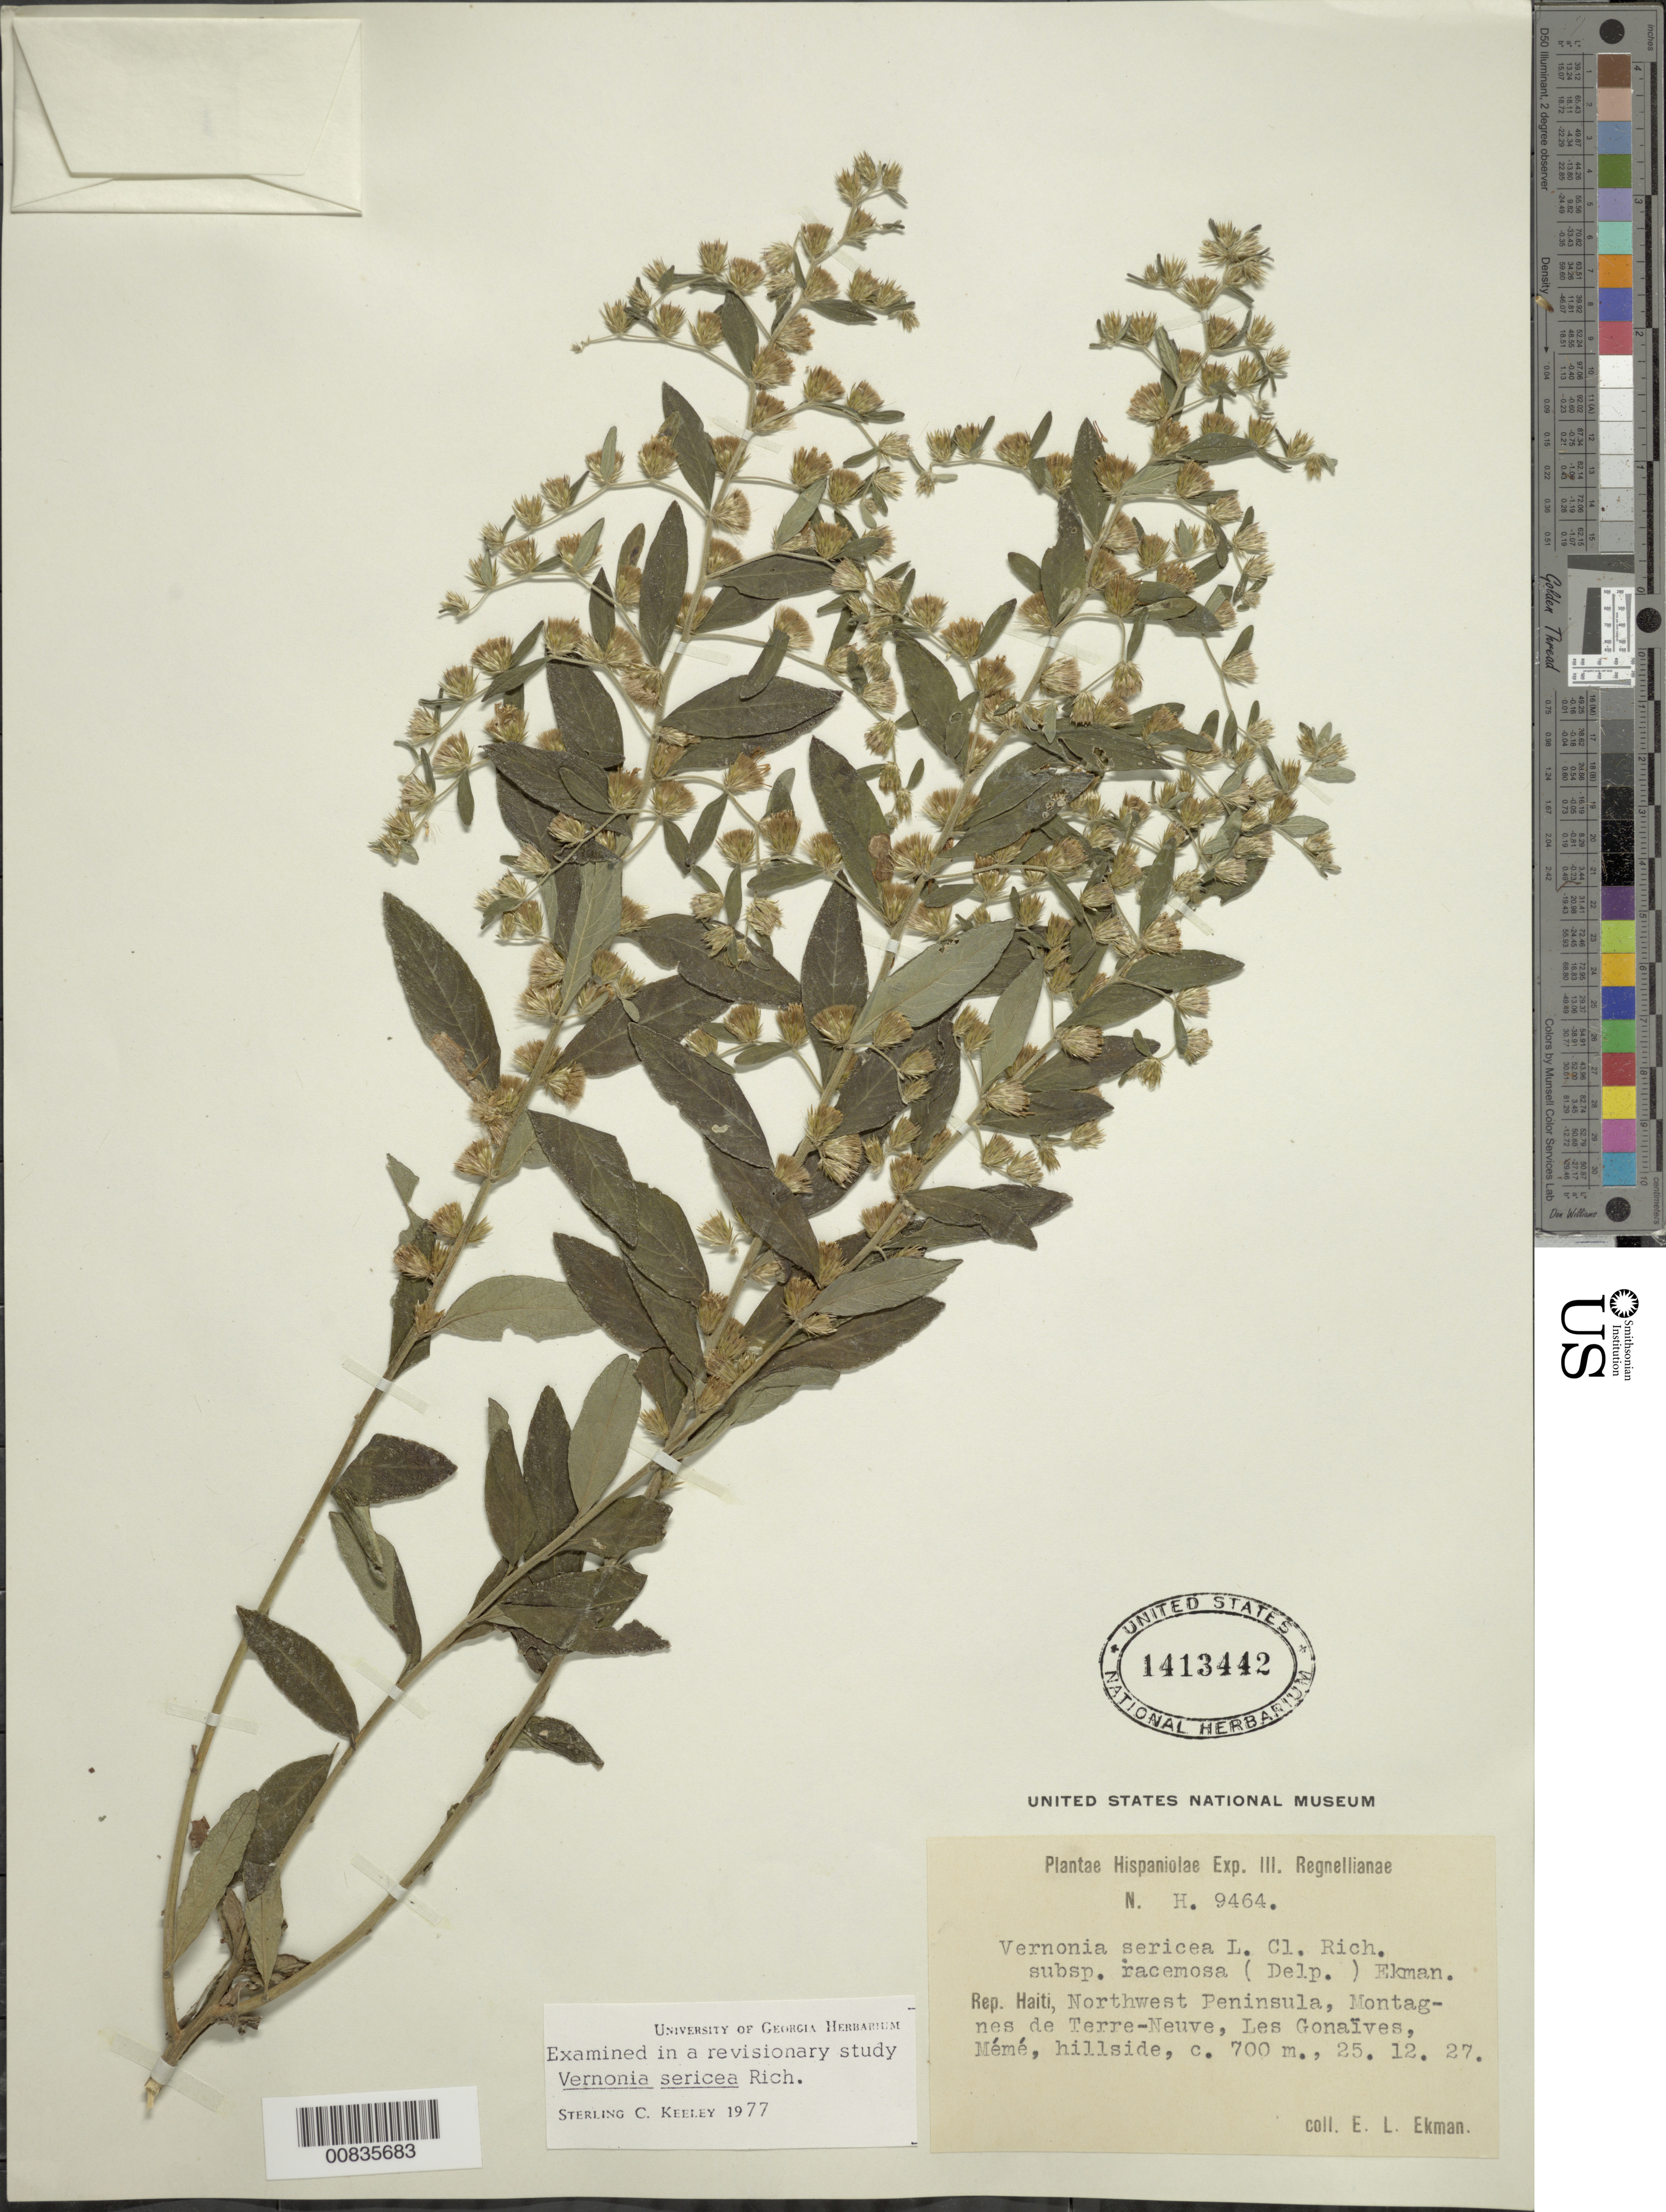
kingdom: Plantae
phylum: Tracheophyta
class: Magnoliopsida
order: Asterales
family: Asteraceae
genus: Lepidaploa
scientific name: Lepidaploa sericea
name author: (Rich.) H. Rob.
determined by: Keeley, S. C.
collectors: E. L. Ekman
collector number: H 9464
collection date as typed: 25 Dec 1927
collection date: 1927-12-25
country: Haiti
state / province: Nord-Ouest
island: Hispaniola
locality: Northwest Peninsula, Montagnes de Terre-Neuve, Les Gonaïves, Mémé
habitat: Hillside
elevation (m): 700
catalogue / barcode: US 1413442